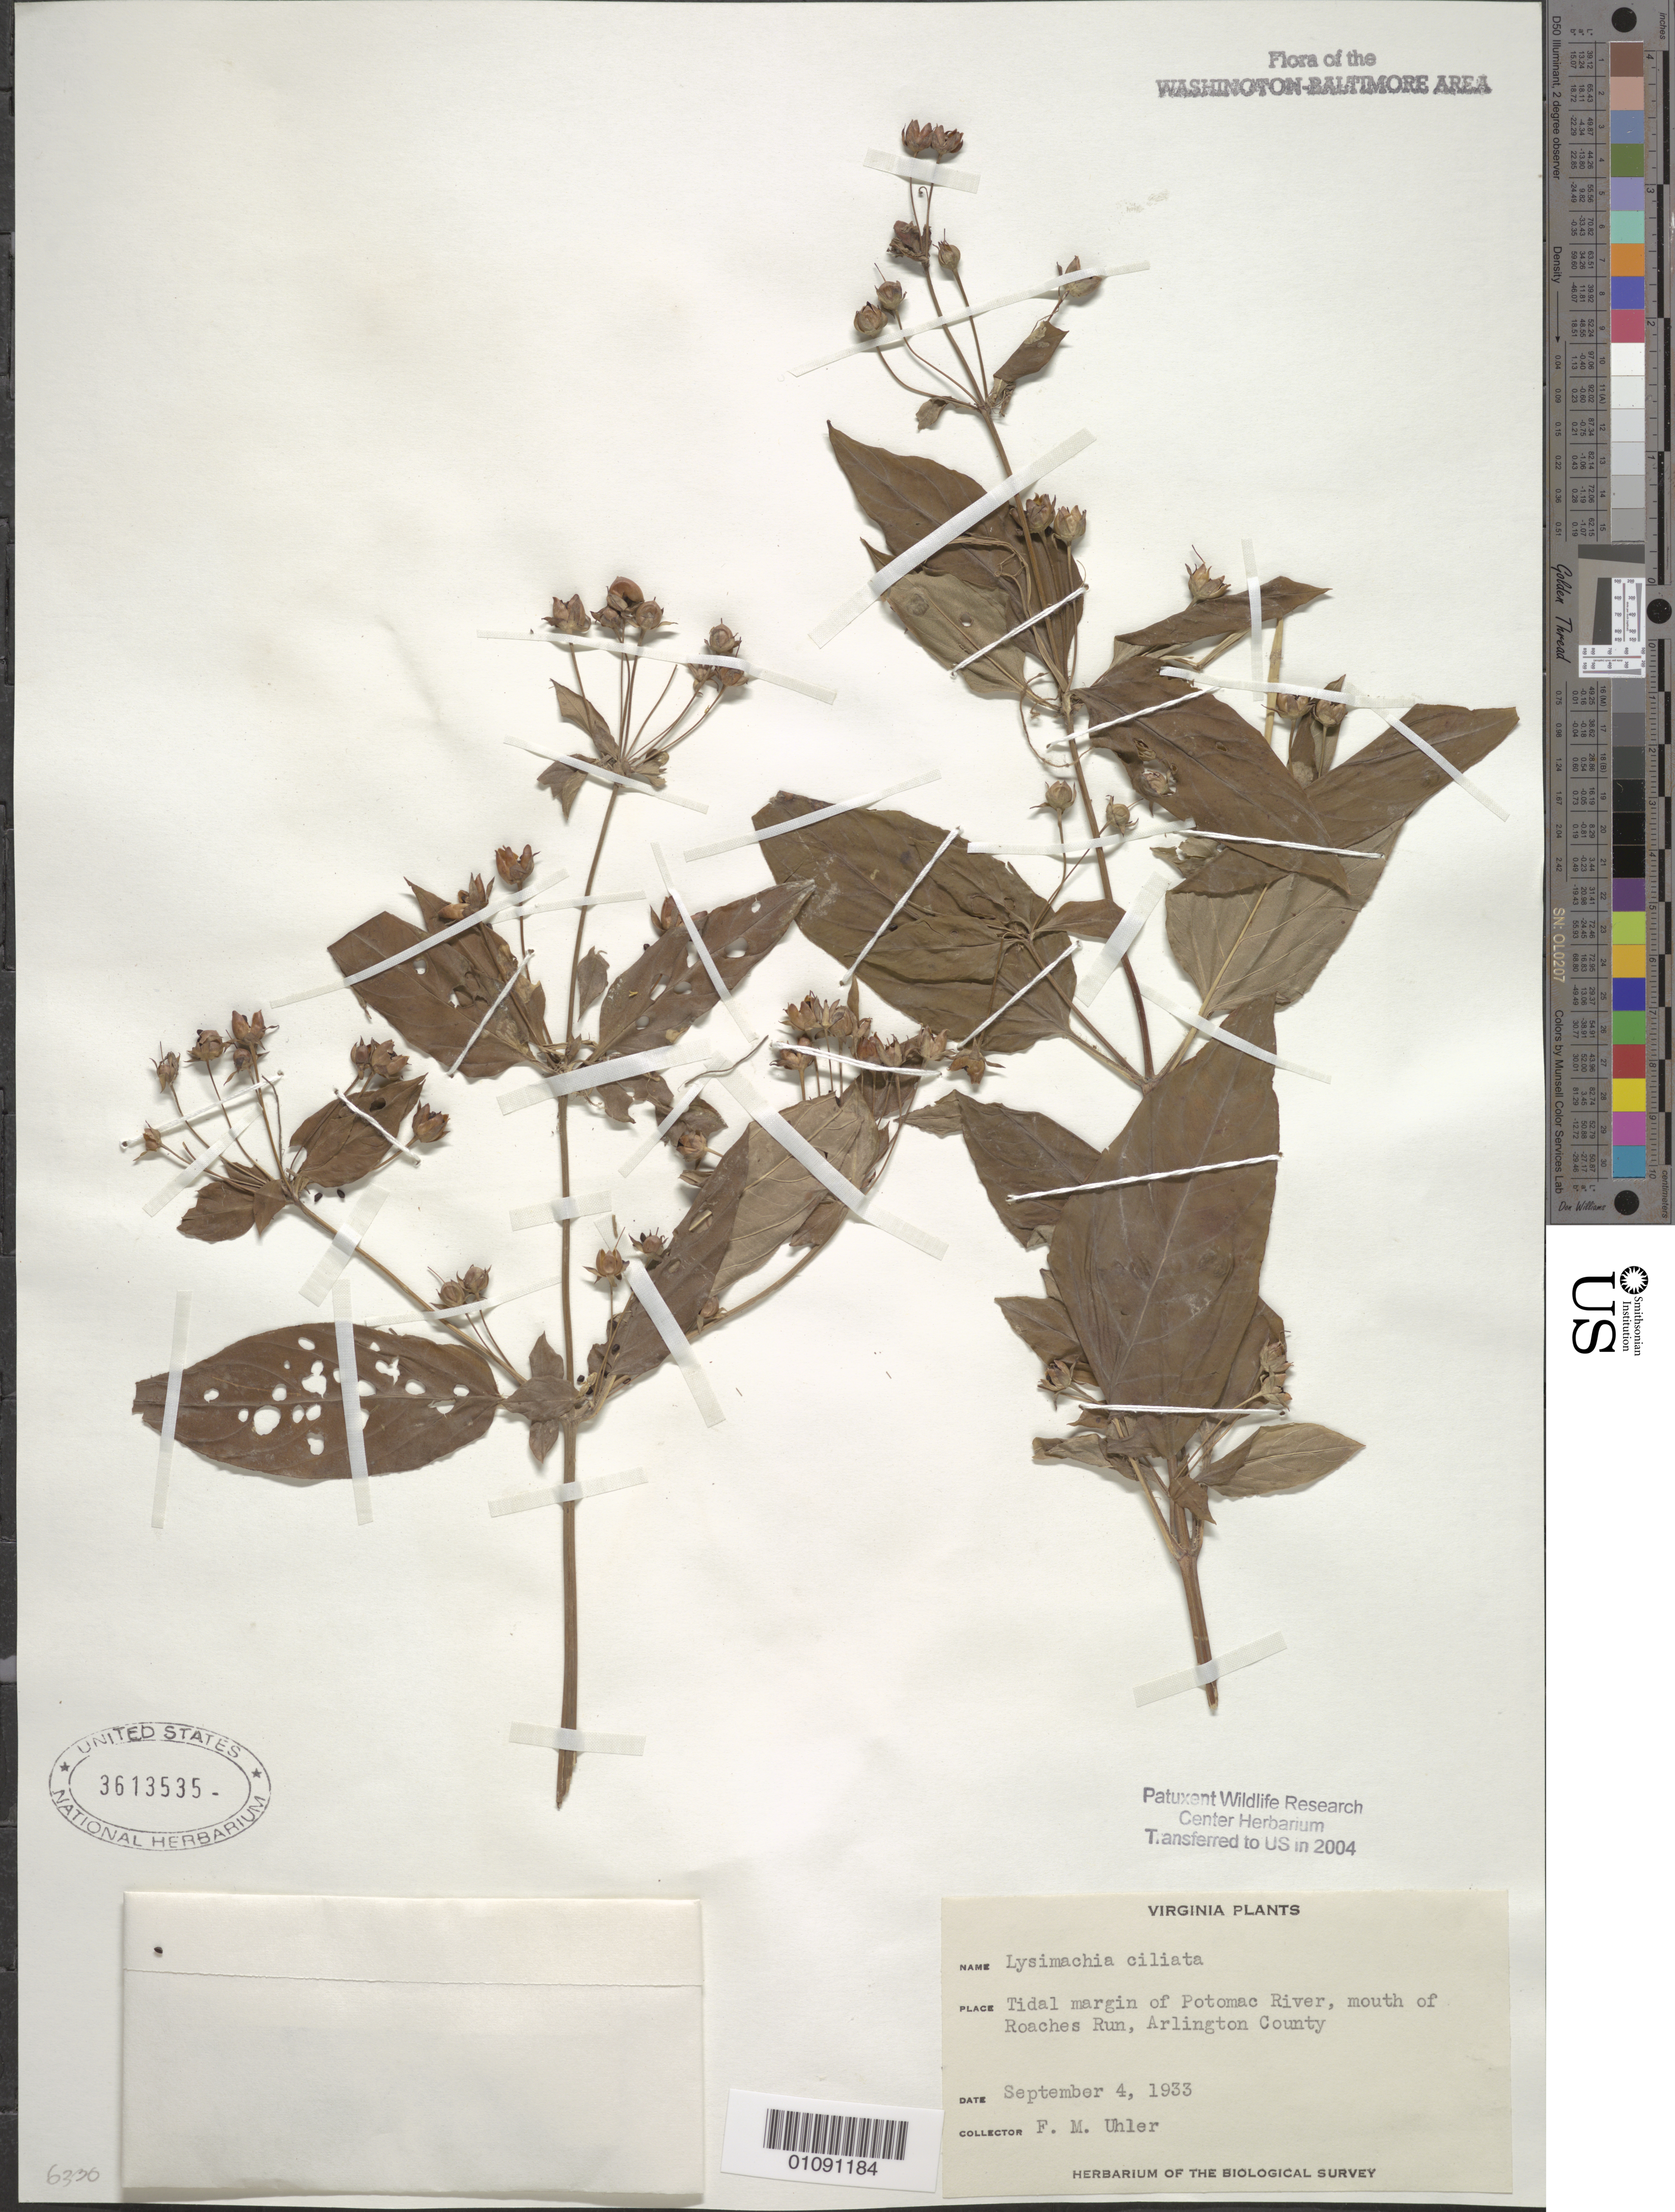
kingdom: Plantae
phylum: Tracheophyta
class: Magnoliopsida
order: Ericales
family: Primulaceae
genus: Lysimachia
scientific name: Lysimachia ciliata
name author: L.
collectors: F. M. Uhler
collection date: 1933-09-04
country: United States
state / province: Virginia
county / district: Arlington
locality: Mouth of Roaches Run.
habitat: Tidal margin of Potomac River.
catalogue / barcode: US 3613535